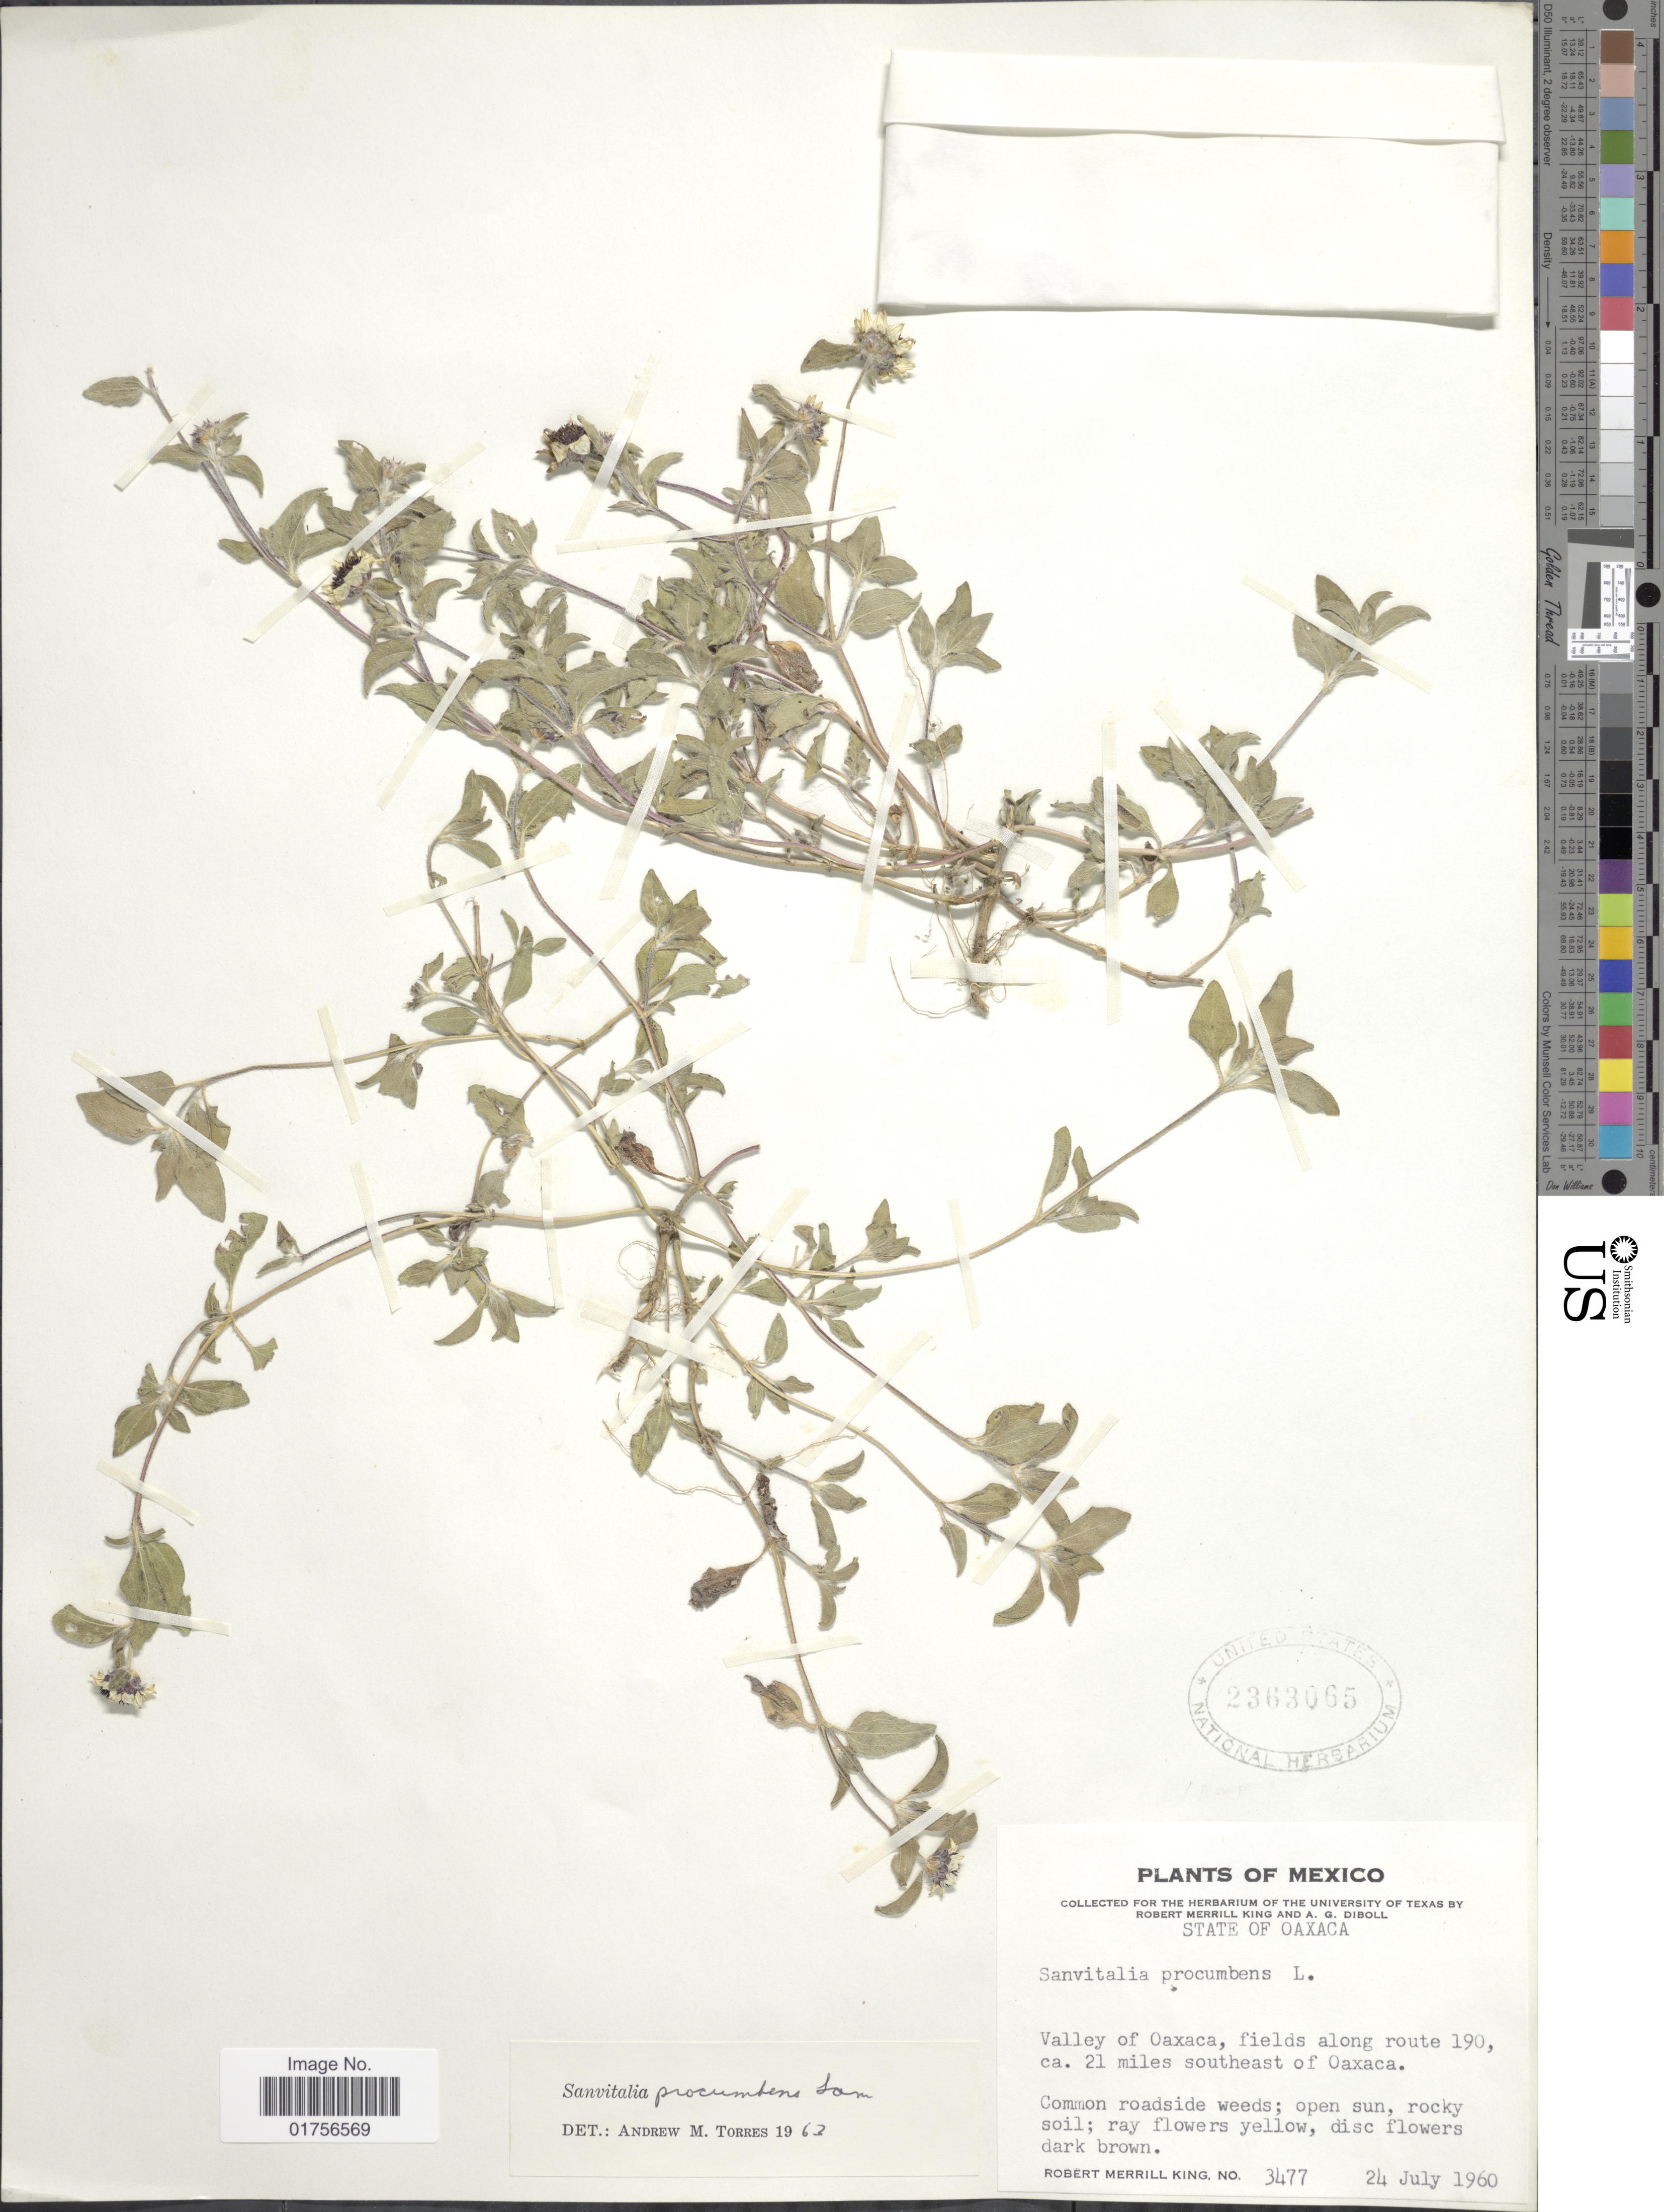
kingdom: Plantae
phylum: Tracheophyta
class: Magnoliopsida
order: Asterales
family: Asteraceae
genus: Sanvitalia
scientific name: Sanvitalia procumbens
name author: Lam.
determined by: Skibicki, Samuel V.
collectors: R. M. King & A. Diboll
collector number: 3477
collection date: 1960-07-24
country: Mexico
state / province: Oaxaca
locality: State of Oaxaca, Valley of Oaxaca, fields along route 190, 21 miles southeast of Oaxaca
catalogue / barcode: US 2363065